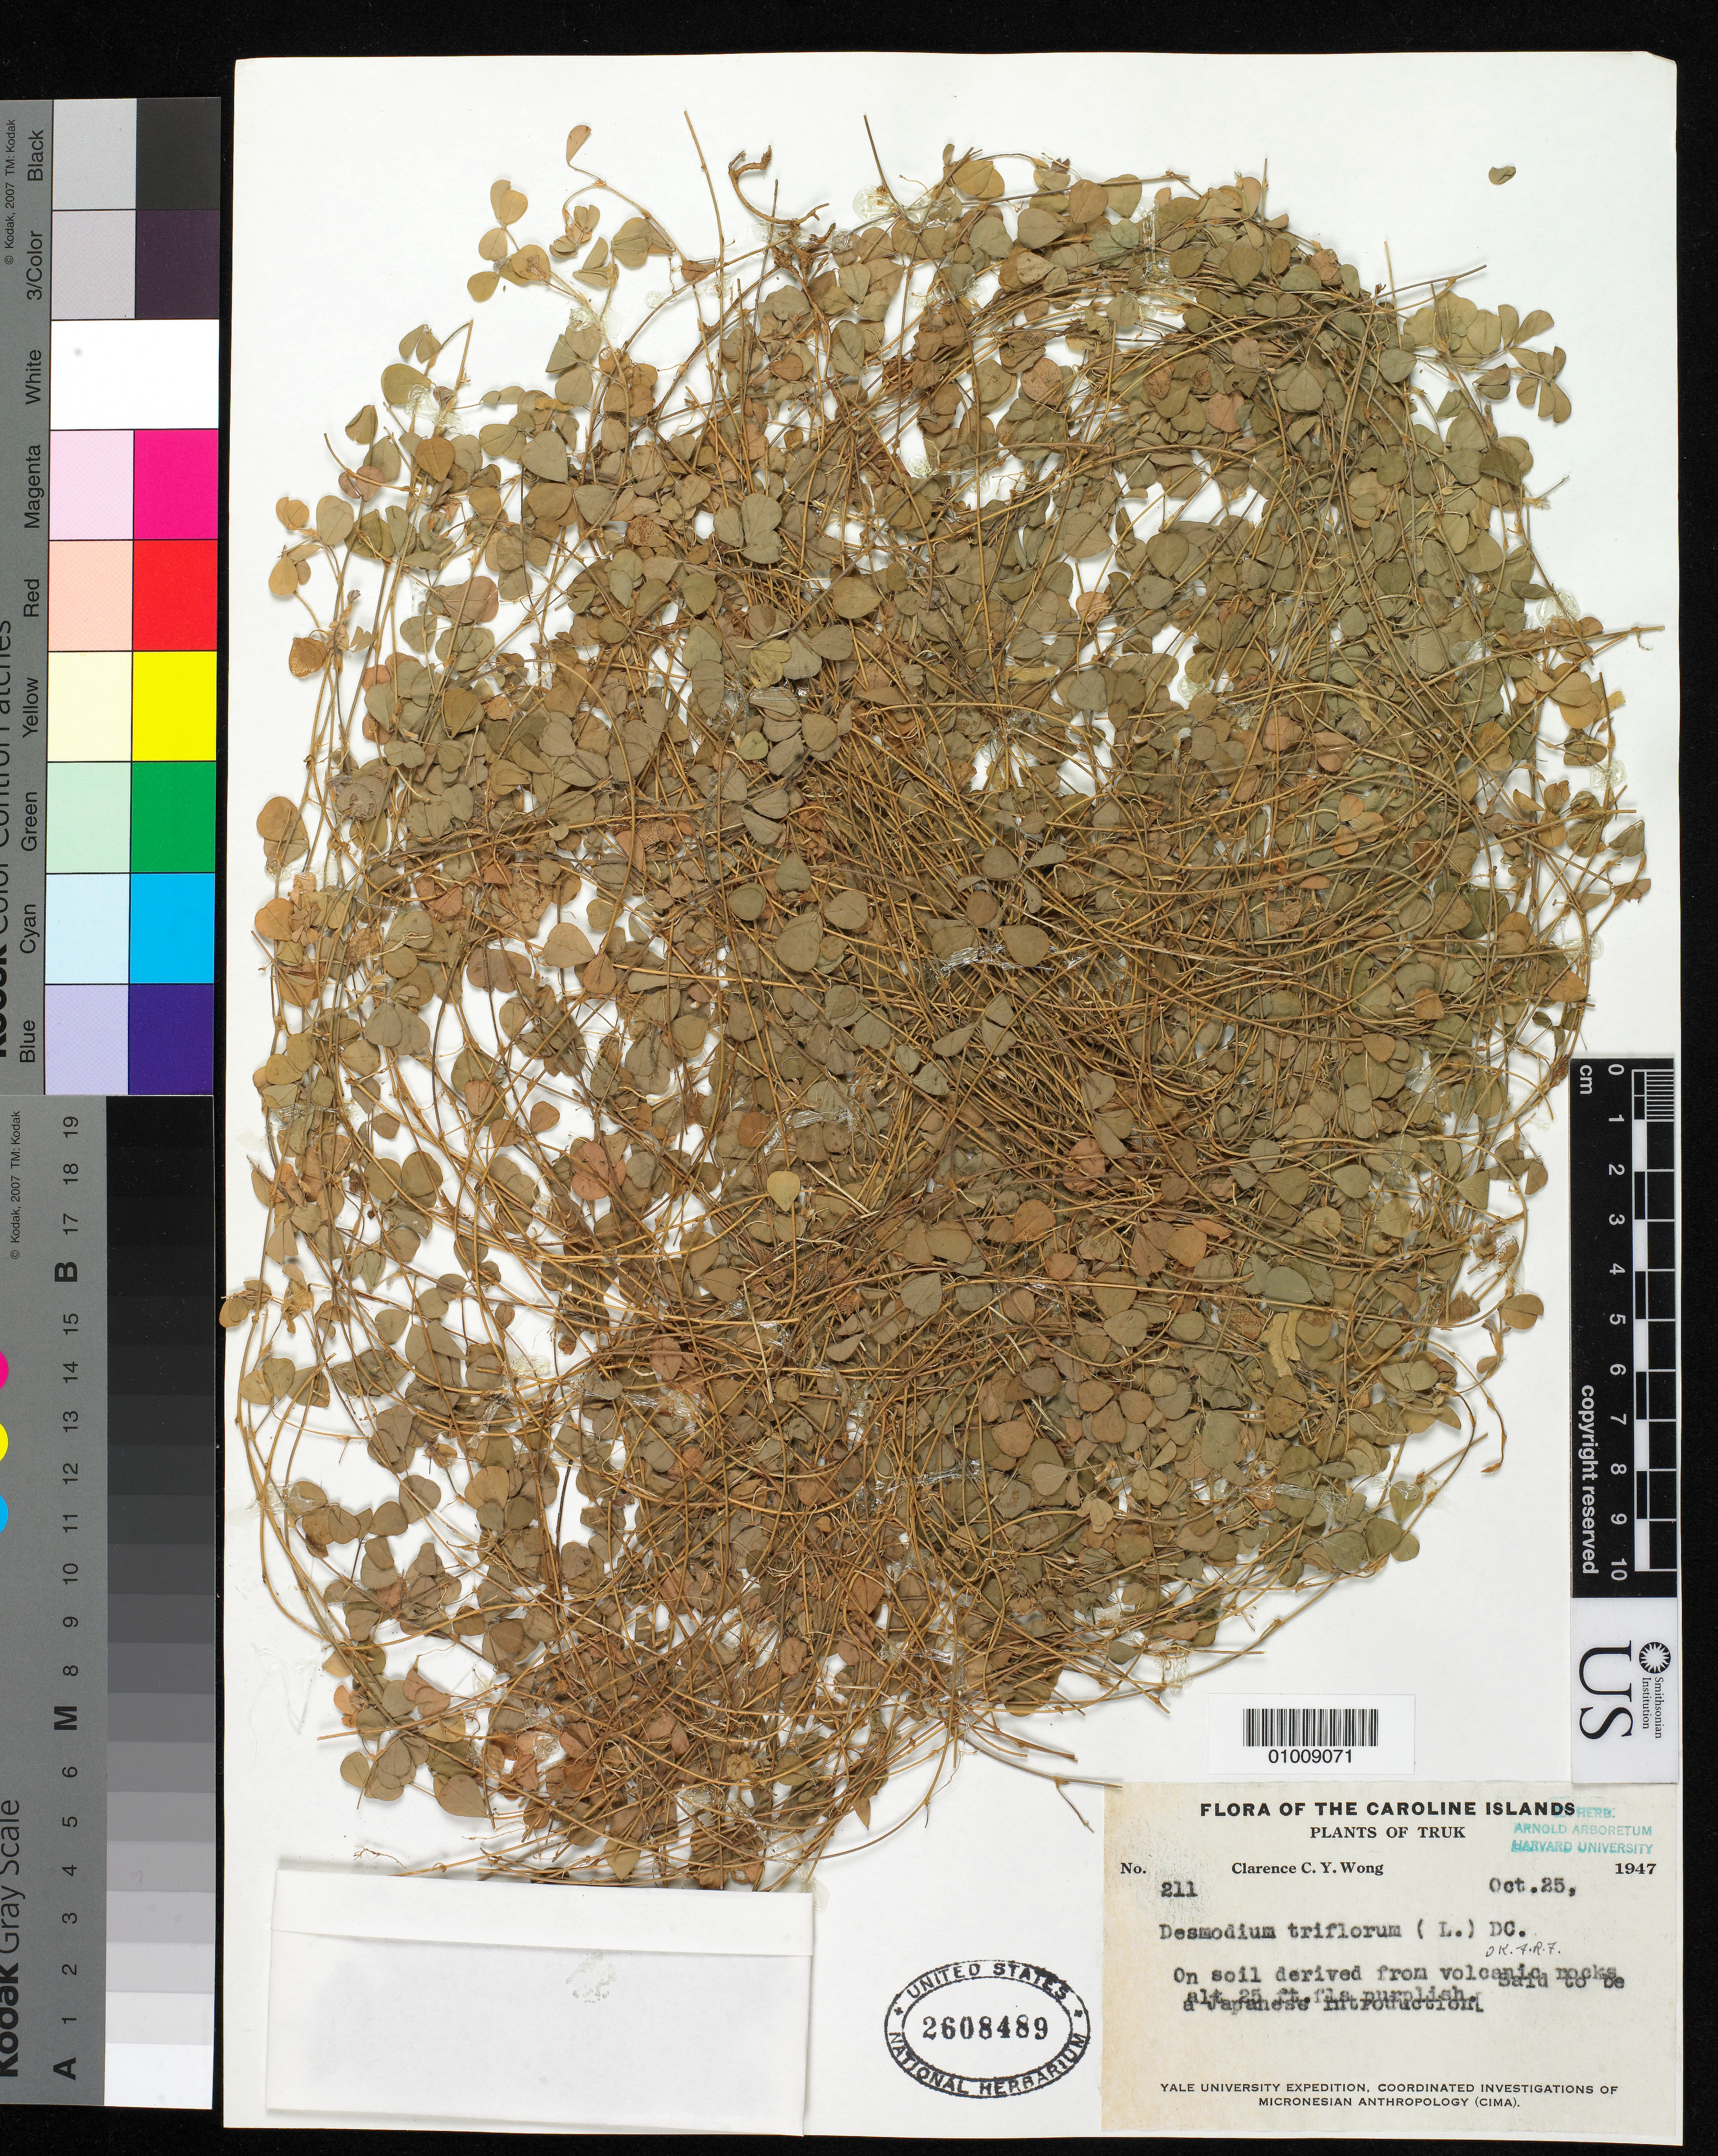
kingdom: Plantae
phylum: Tracheophyta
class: Magnoliopsida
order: Fabales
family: Fabaceae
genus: Grona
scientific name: Grona triflora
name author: (L.) H. Ohashi & K. Ohashi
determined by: Strong, Mark T., (BOT), Smithsonian Institution - National Museum of Natural History (UNITED STATES)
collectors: C. Wong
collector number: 211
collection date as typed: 25 Oct 1947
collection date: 1947-10-25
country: Micronesia, Federated States of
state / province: Truk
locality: Truk, Caroline Islands. On soil derived from volcanic rocks.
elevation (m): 8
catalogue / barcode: US 2608489